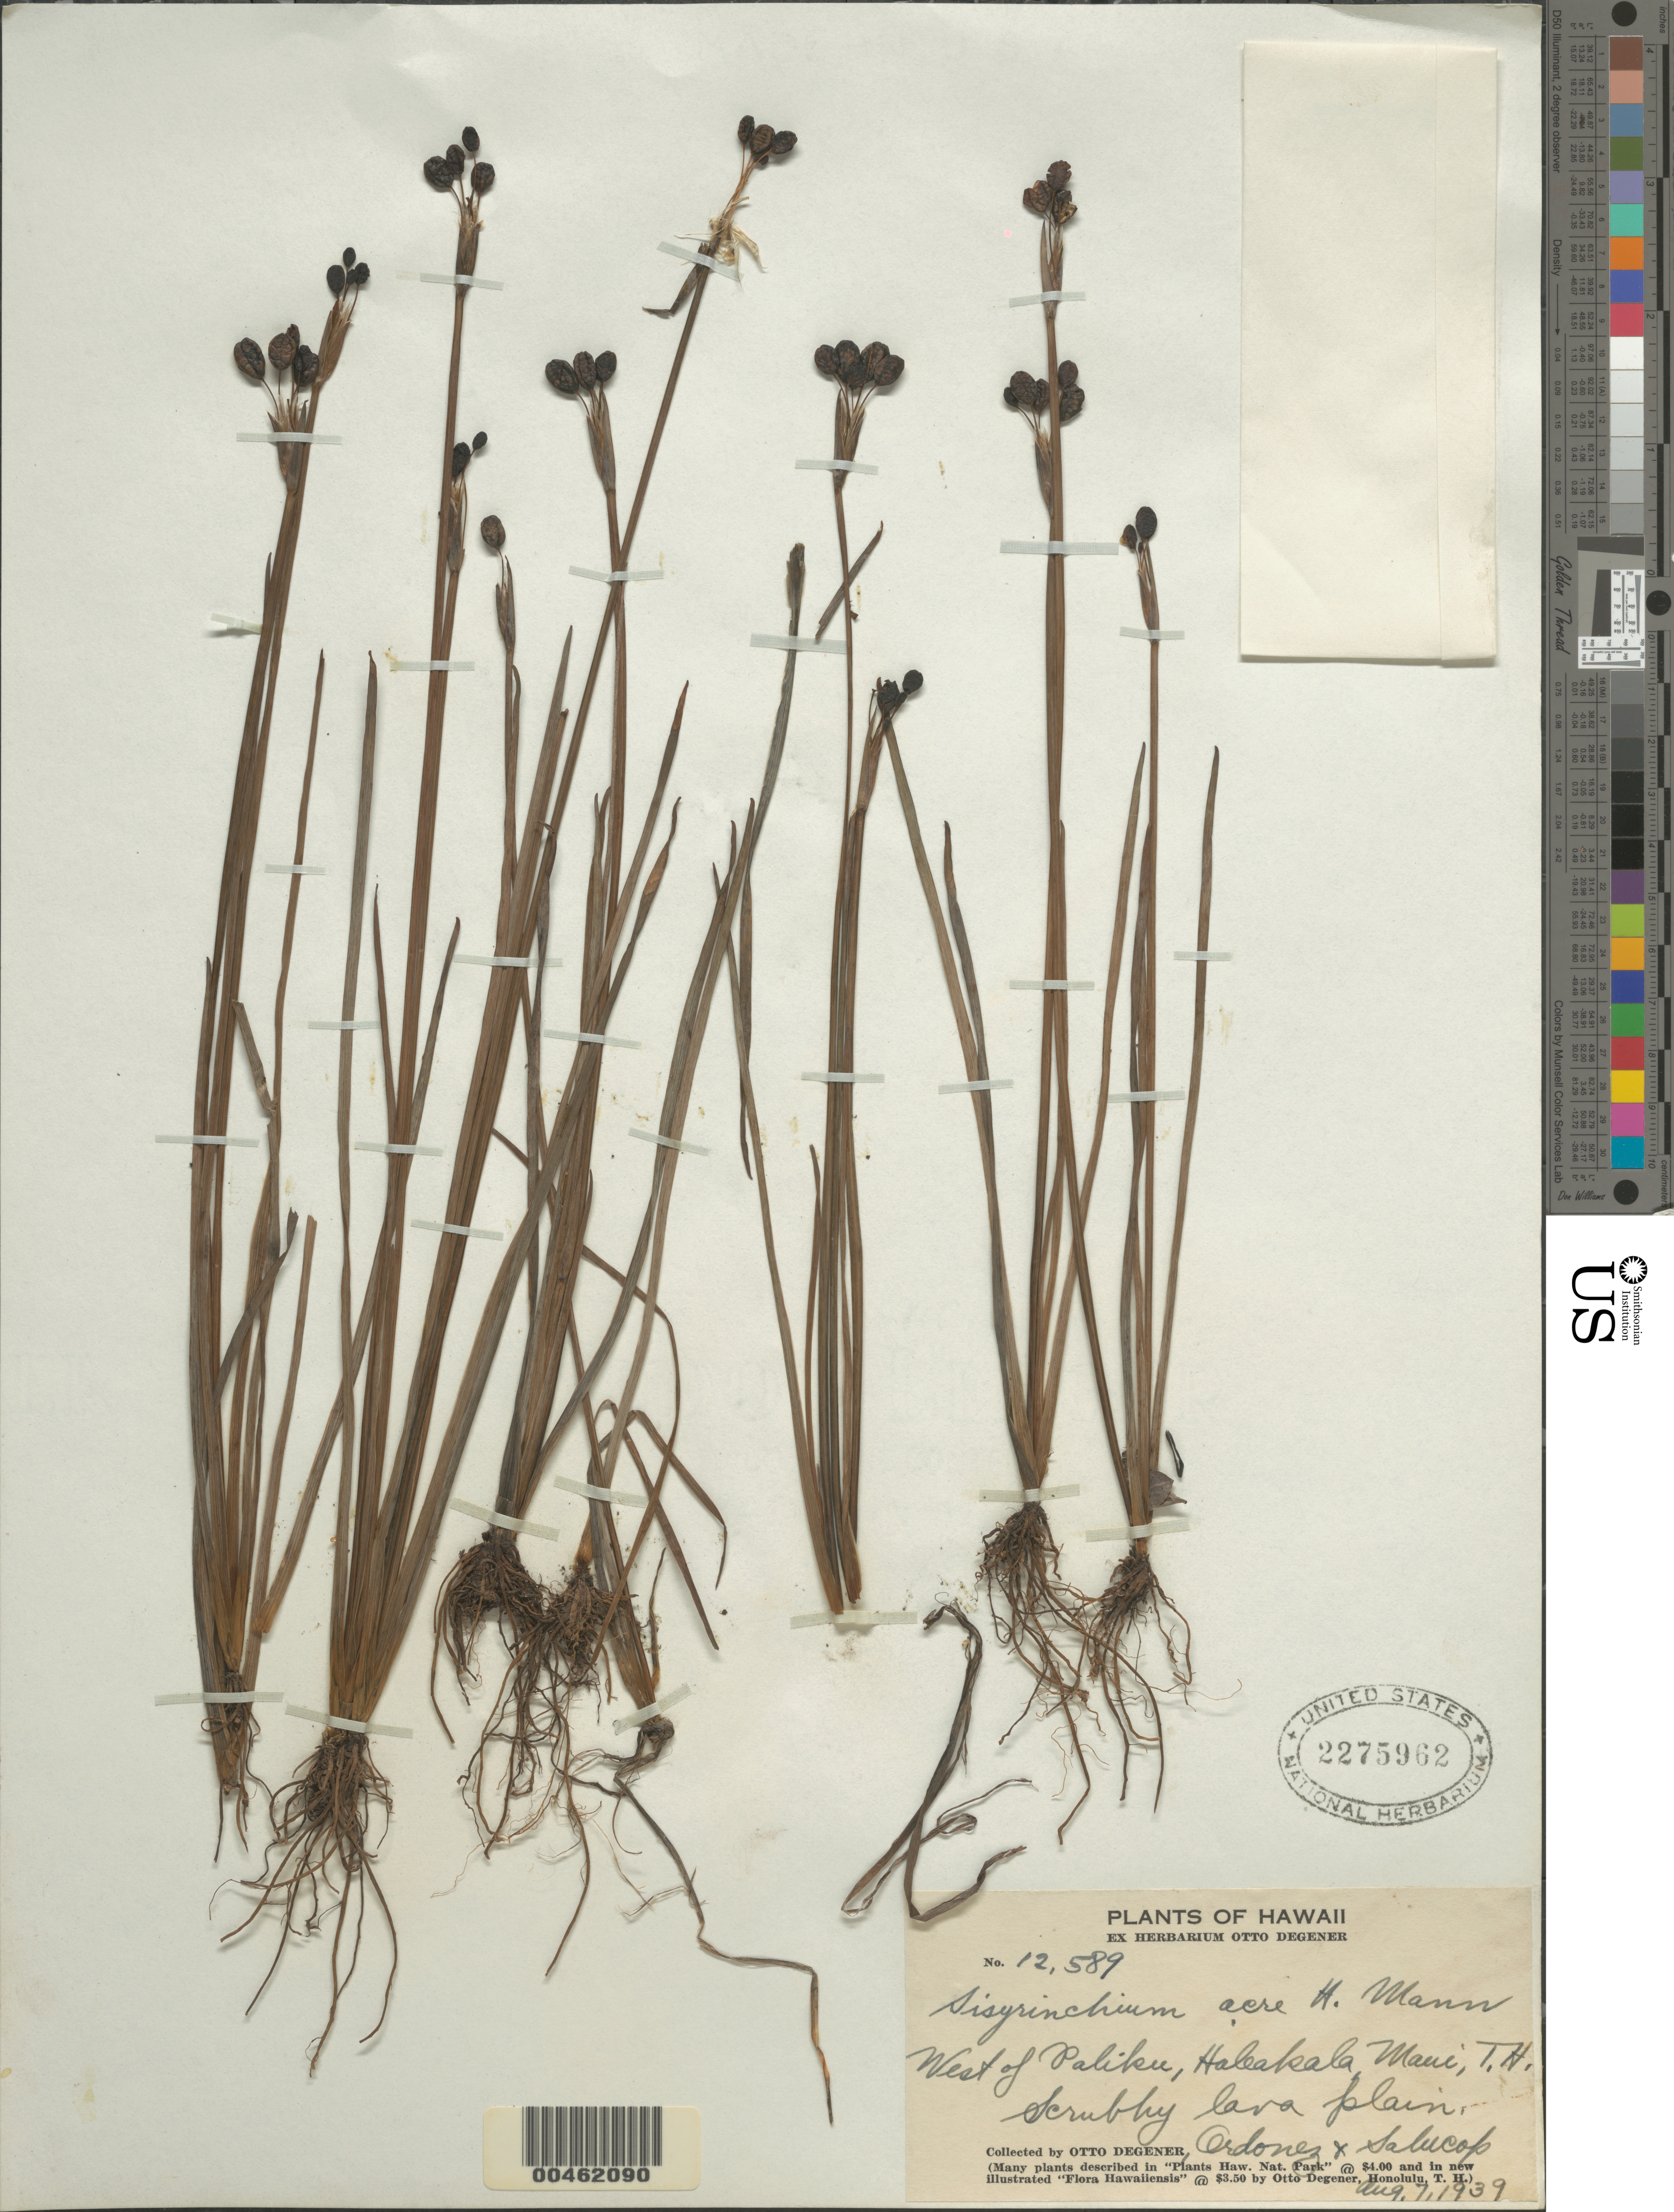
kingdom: Plantae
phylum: Tracheophyta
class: Liliopsida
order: Asparagales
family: Iridaceae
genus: Sisyrinchium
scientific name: Sisyrinchium acre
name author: H. Mann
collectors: O. Degener, Ordonez & -- Salucop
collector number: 12589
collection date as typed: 7 Aug 1939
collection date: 1939-08-07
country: United States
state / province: Hawaii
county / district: Maui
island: Maui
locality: W of Paliku, Haleakala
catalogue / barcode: US 2275962